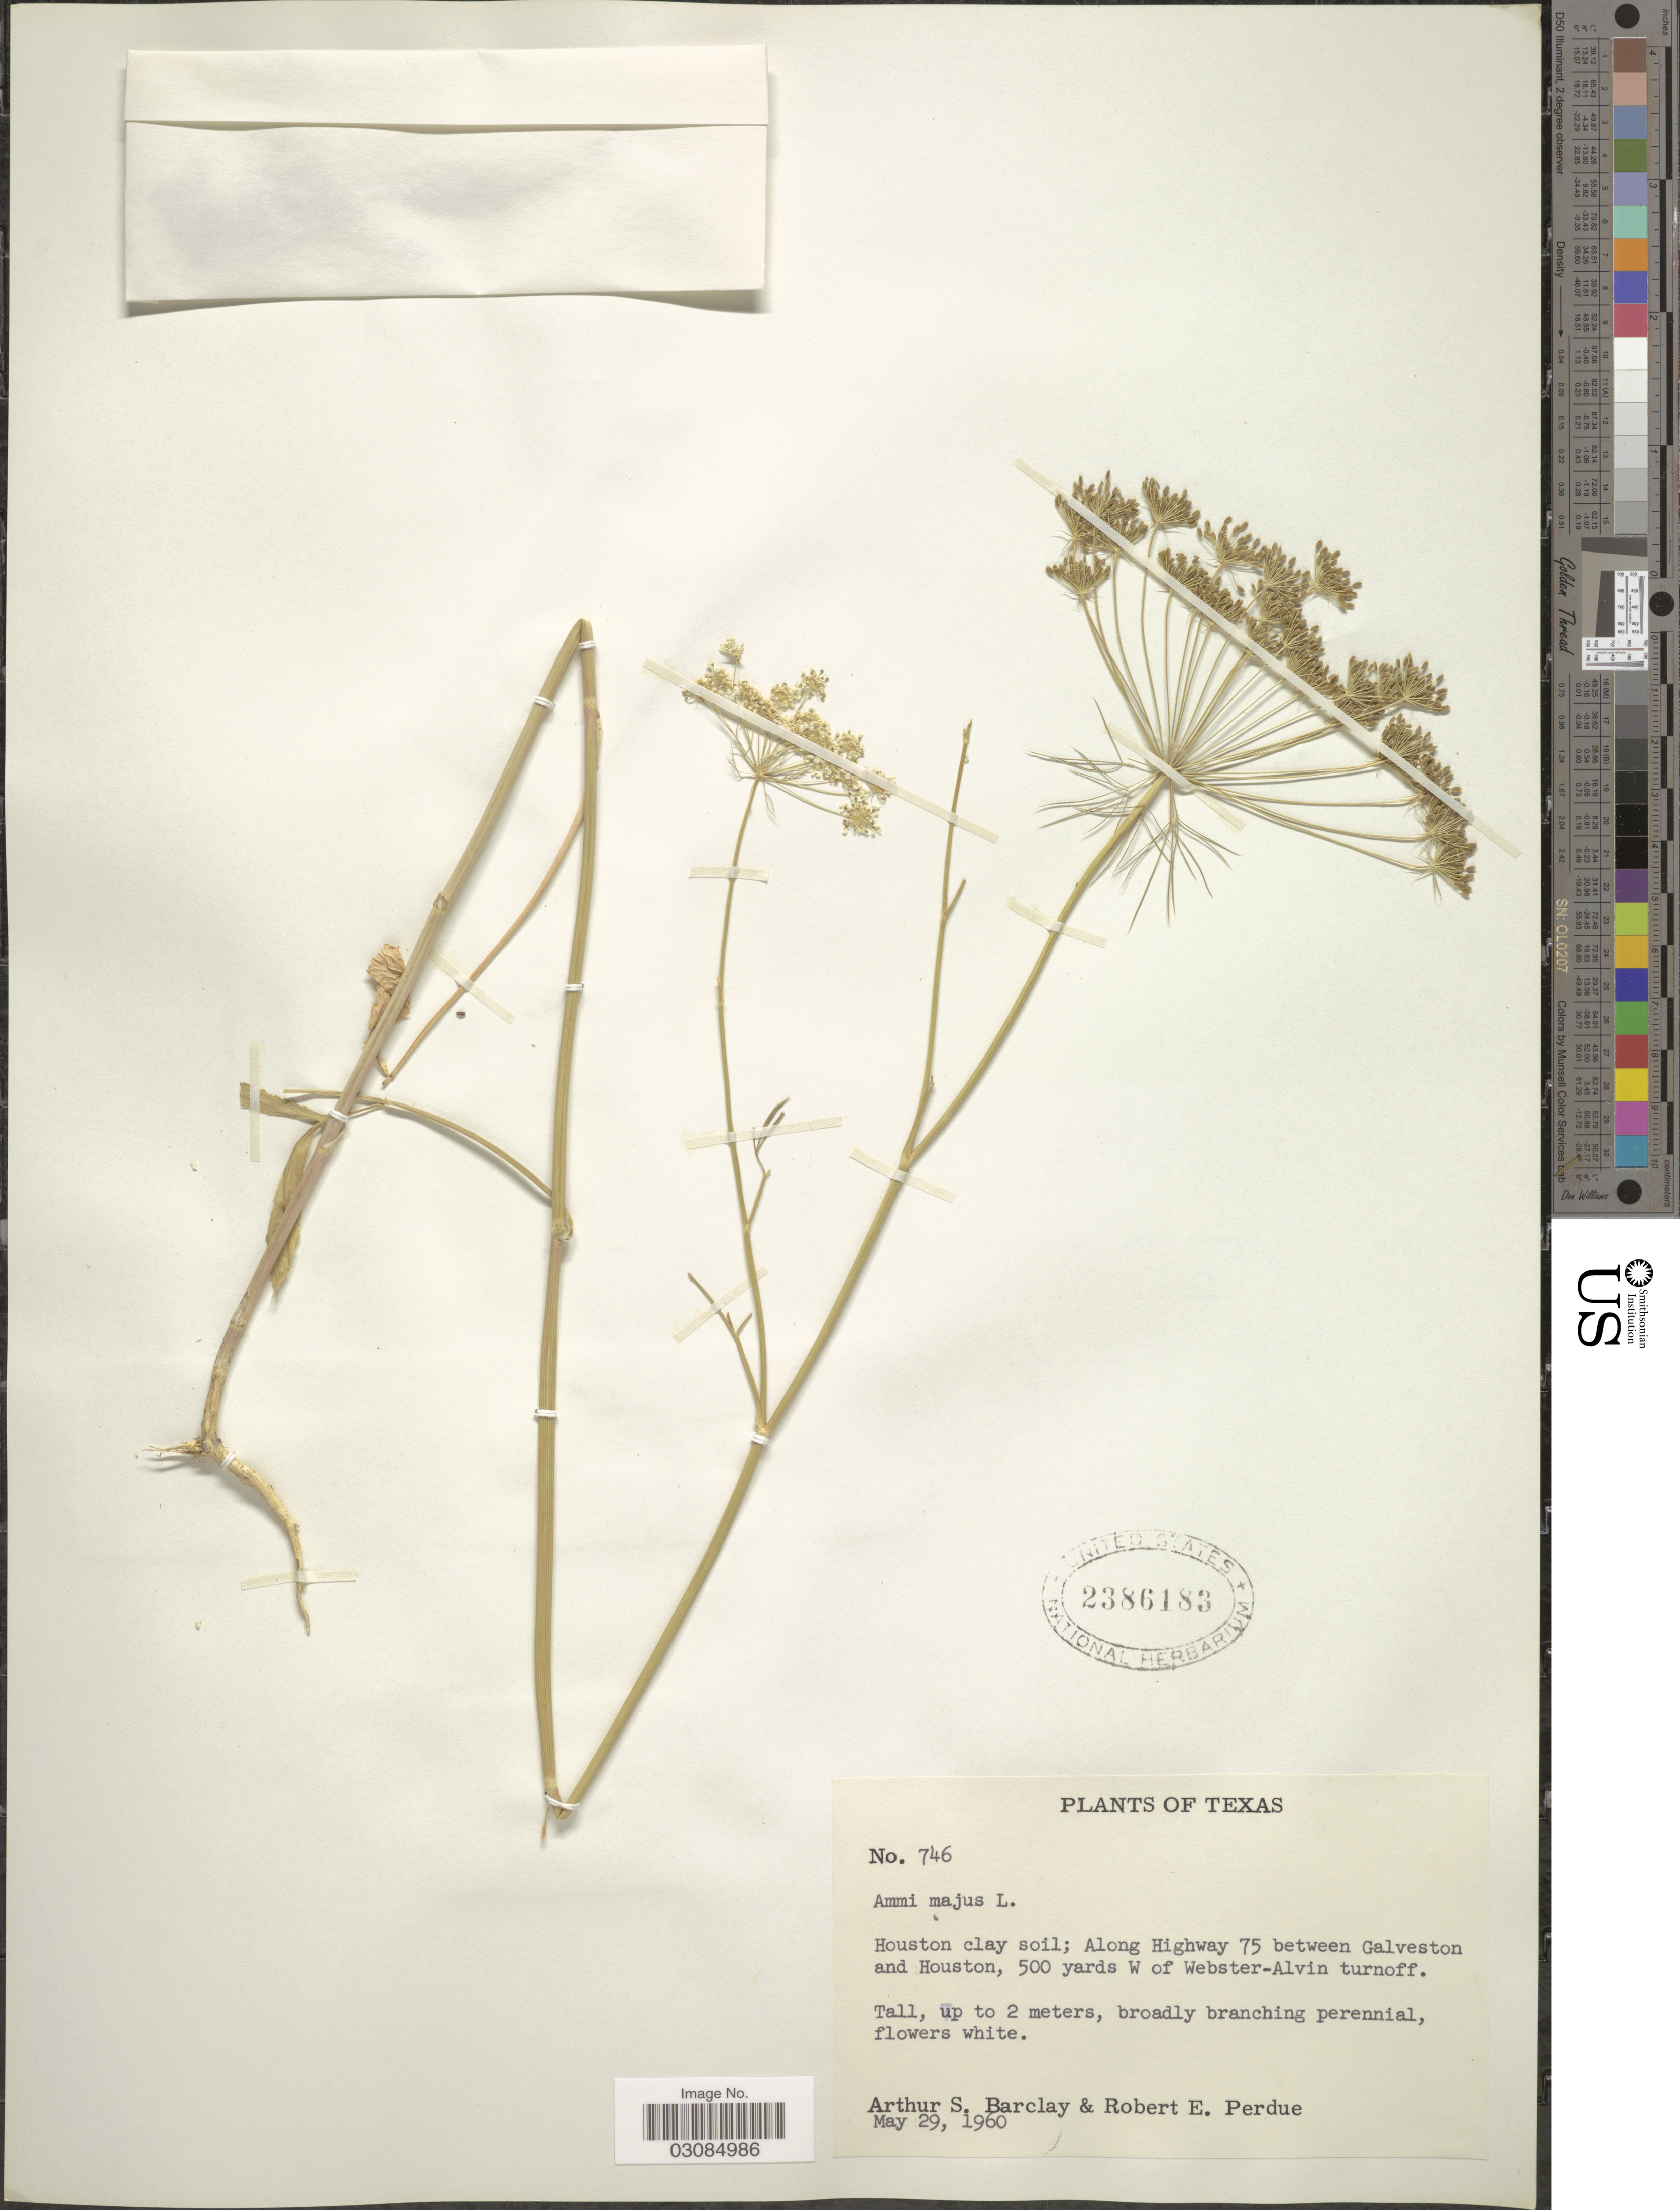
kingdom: Plantae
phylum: Tracheophyta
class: Magnoliopsida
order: Apiales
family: Apiaceae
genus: Ammi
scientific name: Ammi majus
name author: L.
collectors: A. S. Barclay & R. E. Perdue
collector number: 746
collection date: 1960-05-29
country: United States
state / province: Texas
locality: Houston clay soil; Along Highway 75 between Galveston and Houston, 500 yards W of Webster-Alvin turnoff.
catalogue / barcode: US 2386183